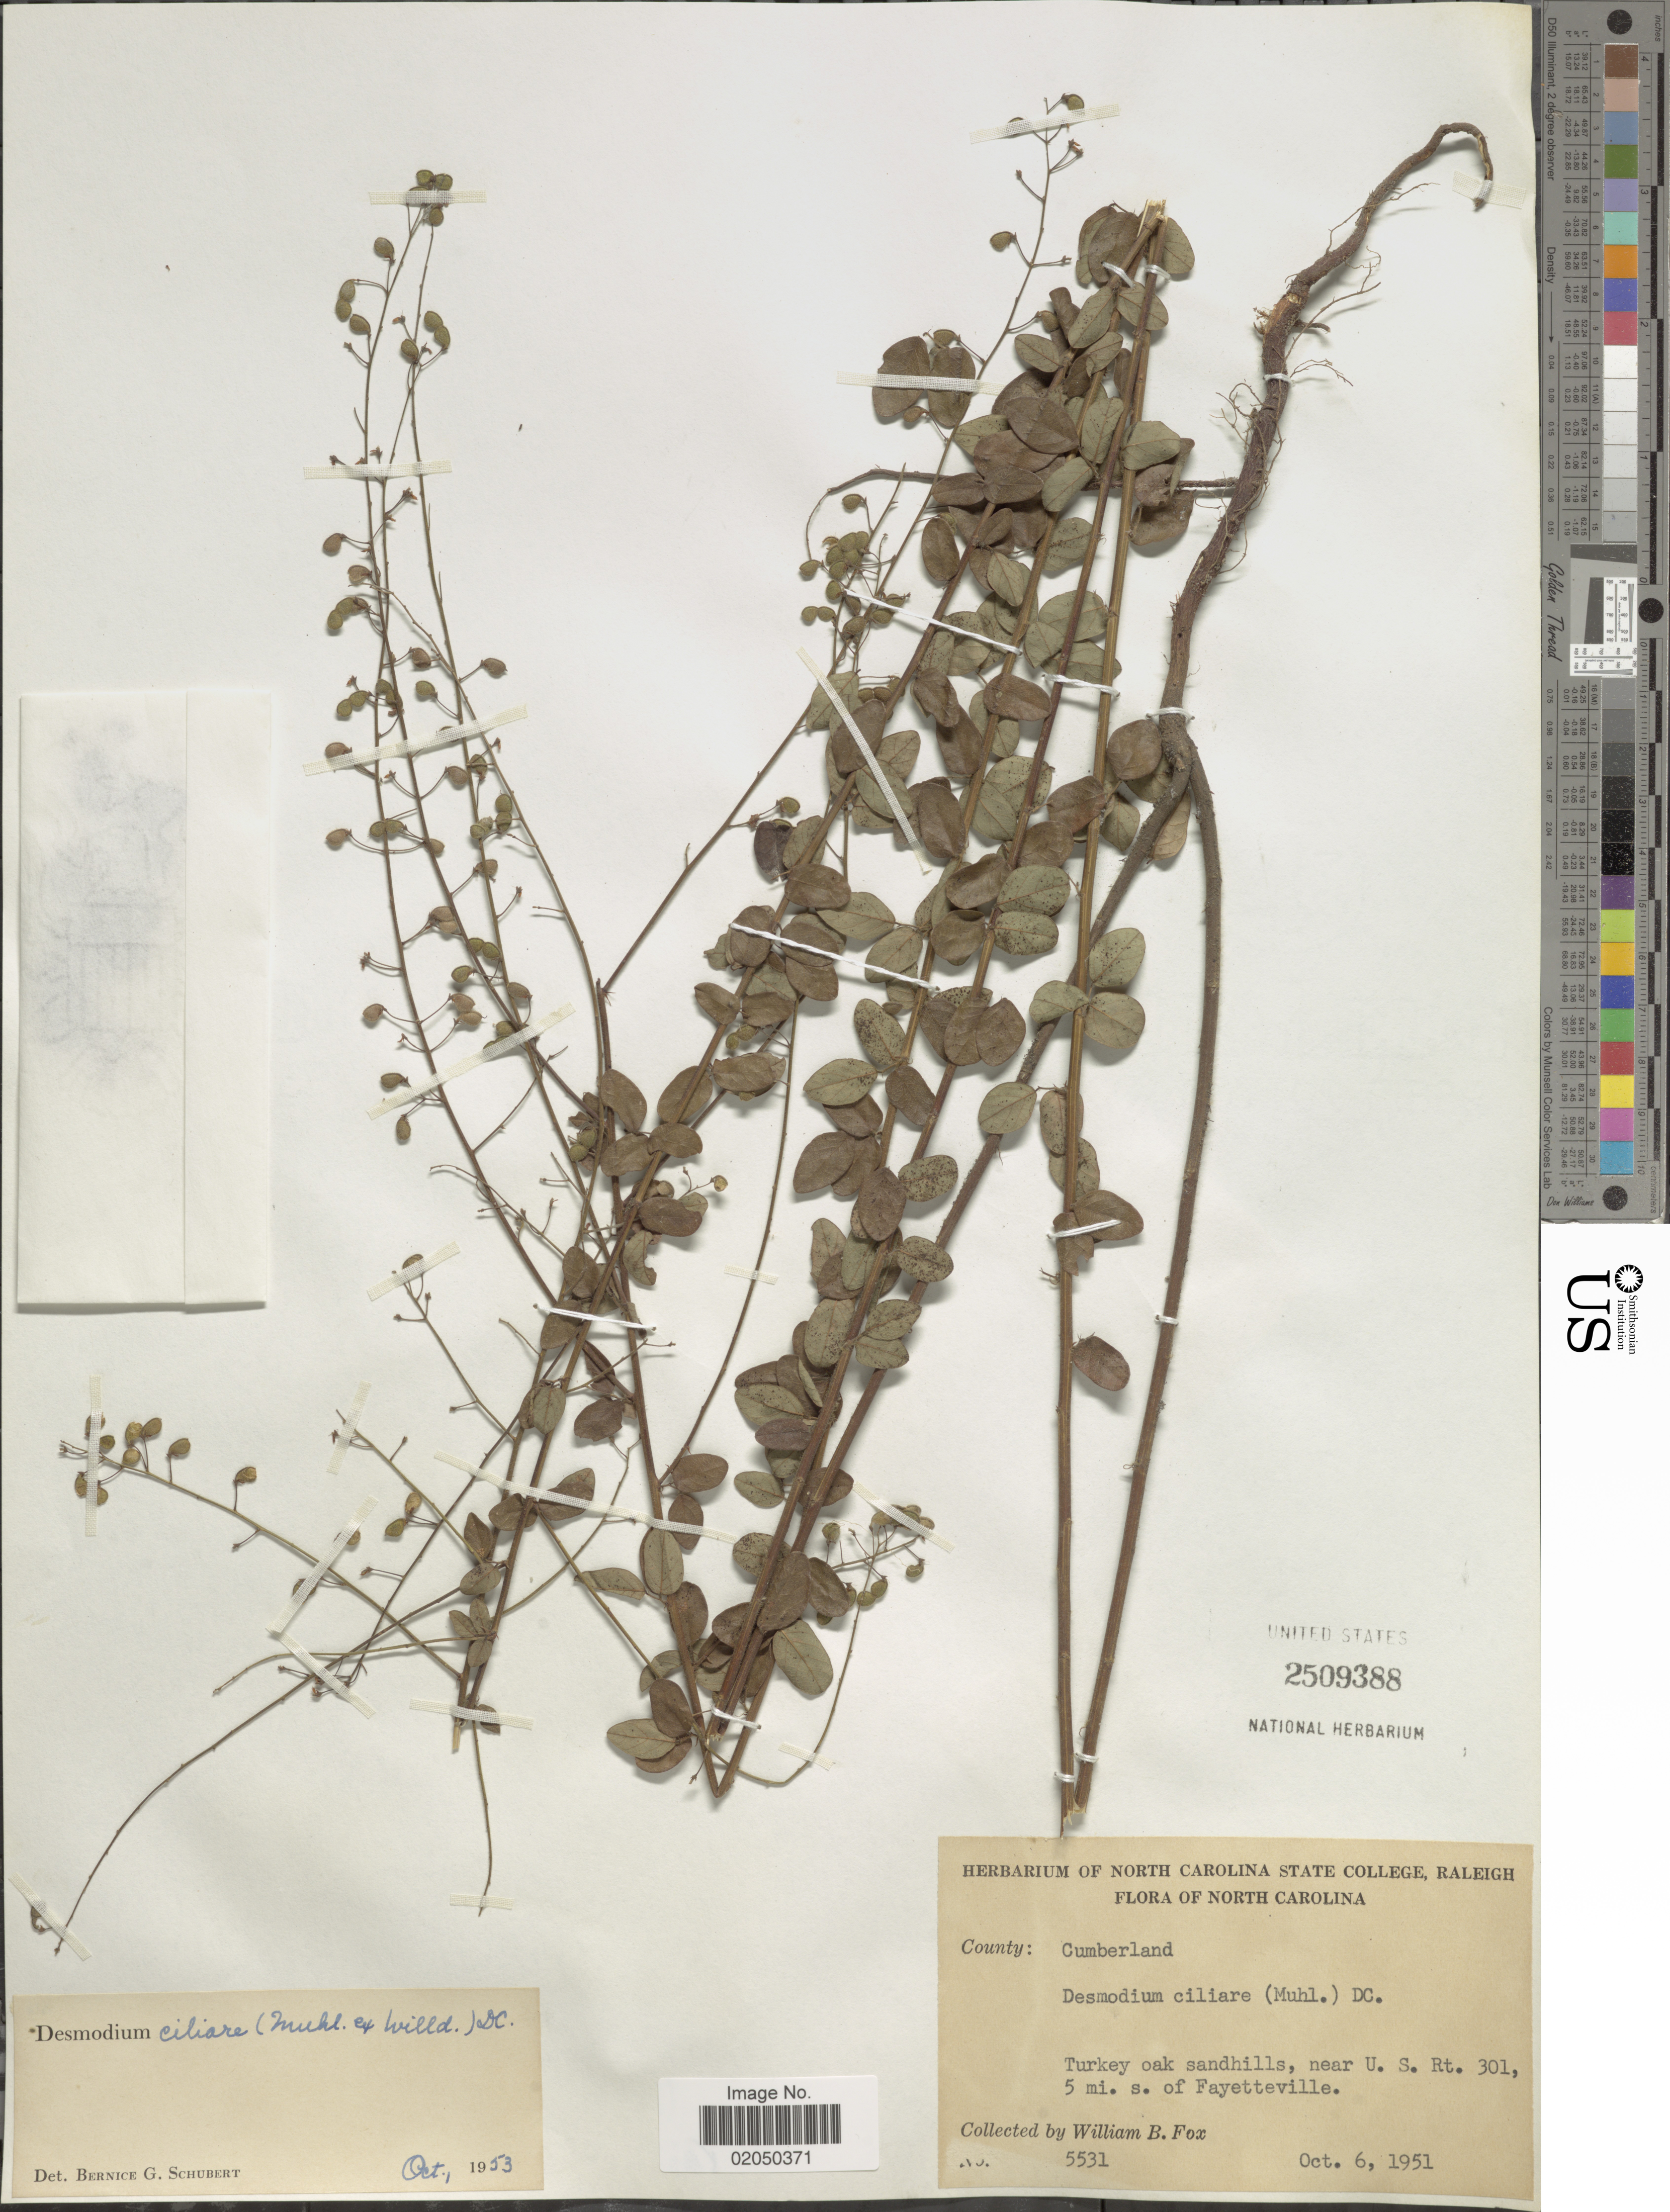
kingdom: Plantae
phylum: Tracheophyta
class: Magnoliopsida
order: Fabales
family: Fabaceae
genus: Desmodium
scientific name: Desmodium ciliare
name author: (Muhl. ex Willd.) DC.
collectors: W. B. Fox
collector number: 5531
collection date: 1951-10-06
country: United States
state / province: North Carolina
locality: Near U.S. Rt. 301, 5 mi, s, of Fayetteville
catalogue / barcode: US 2509388